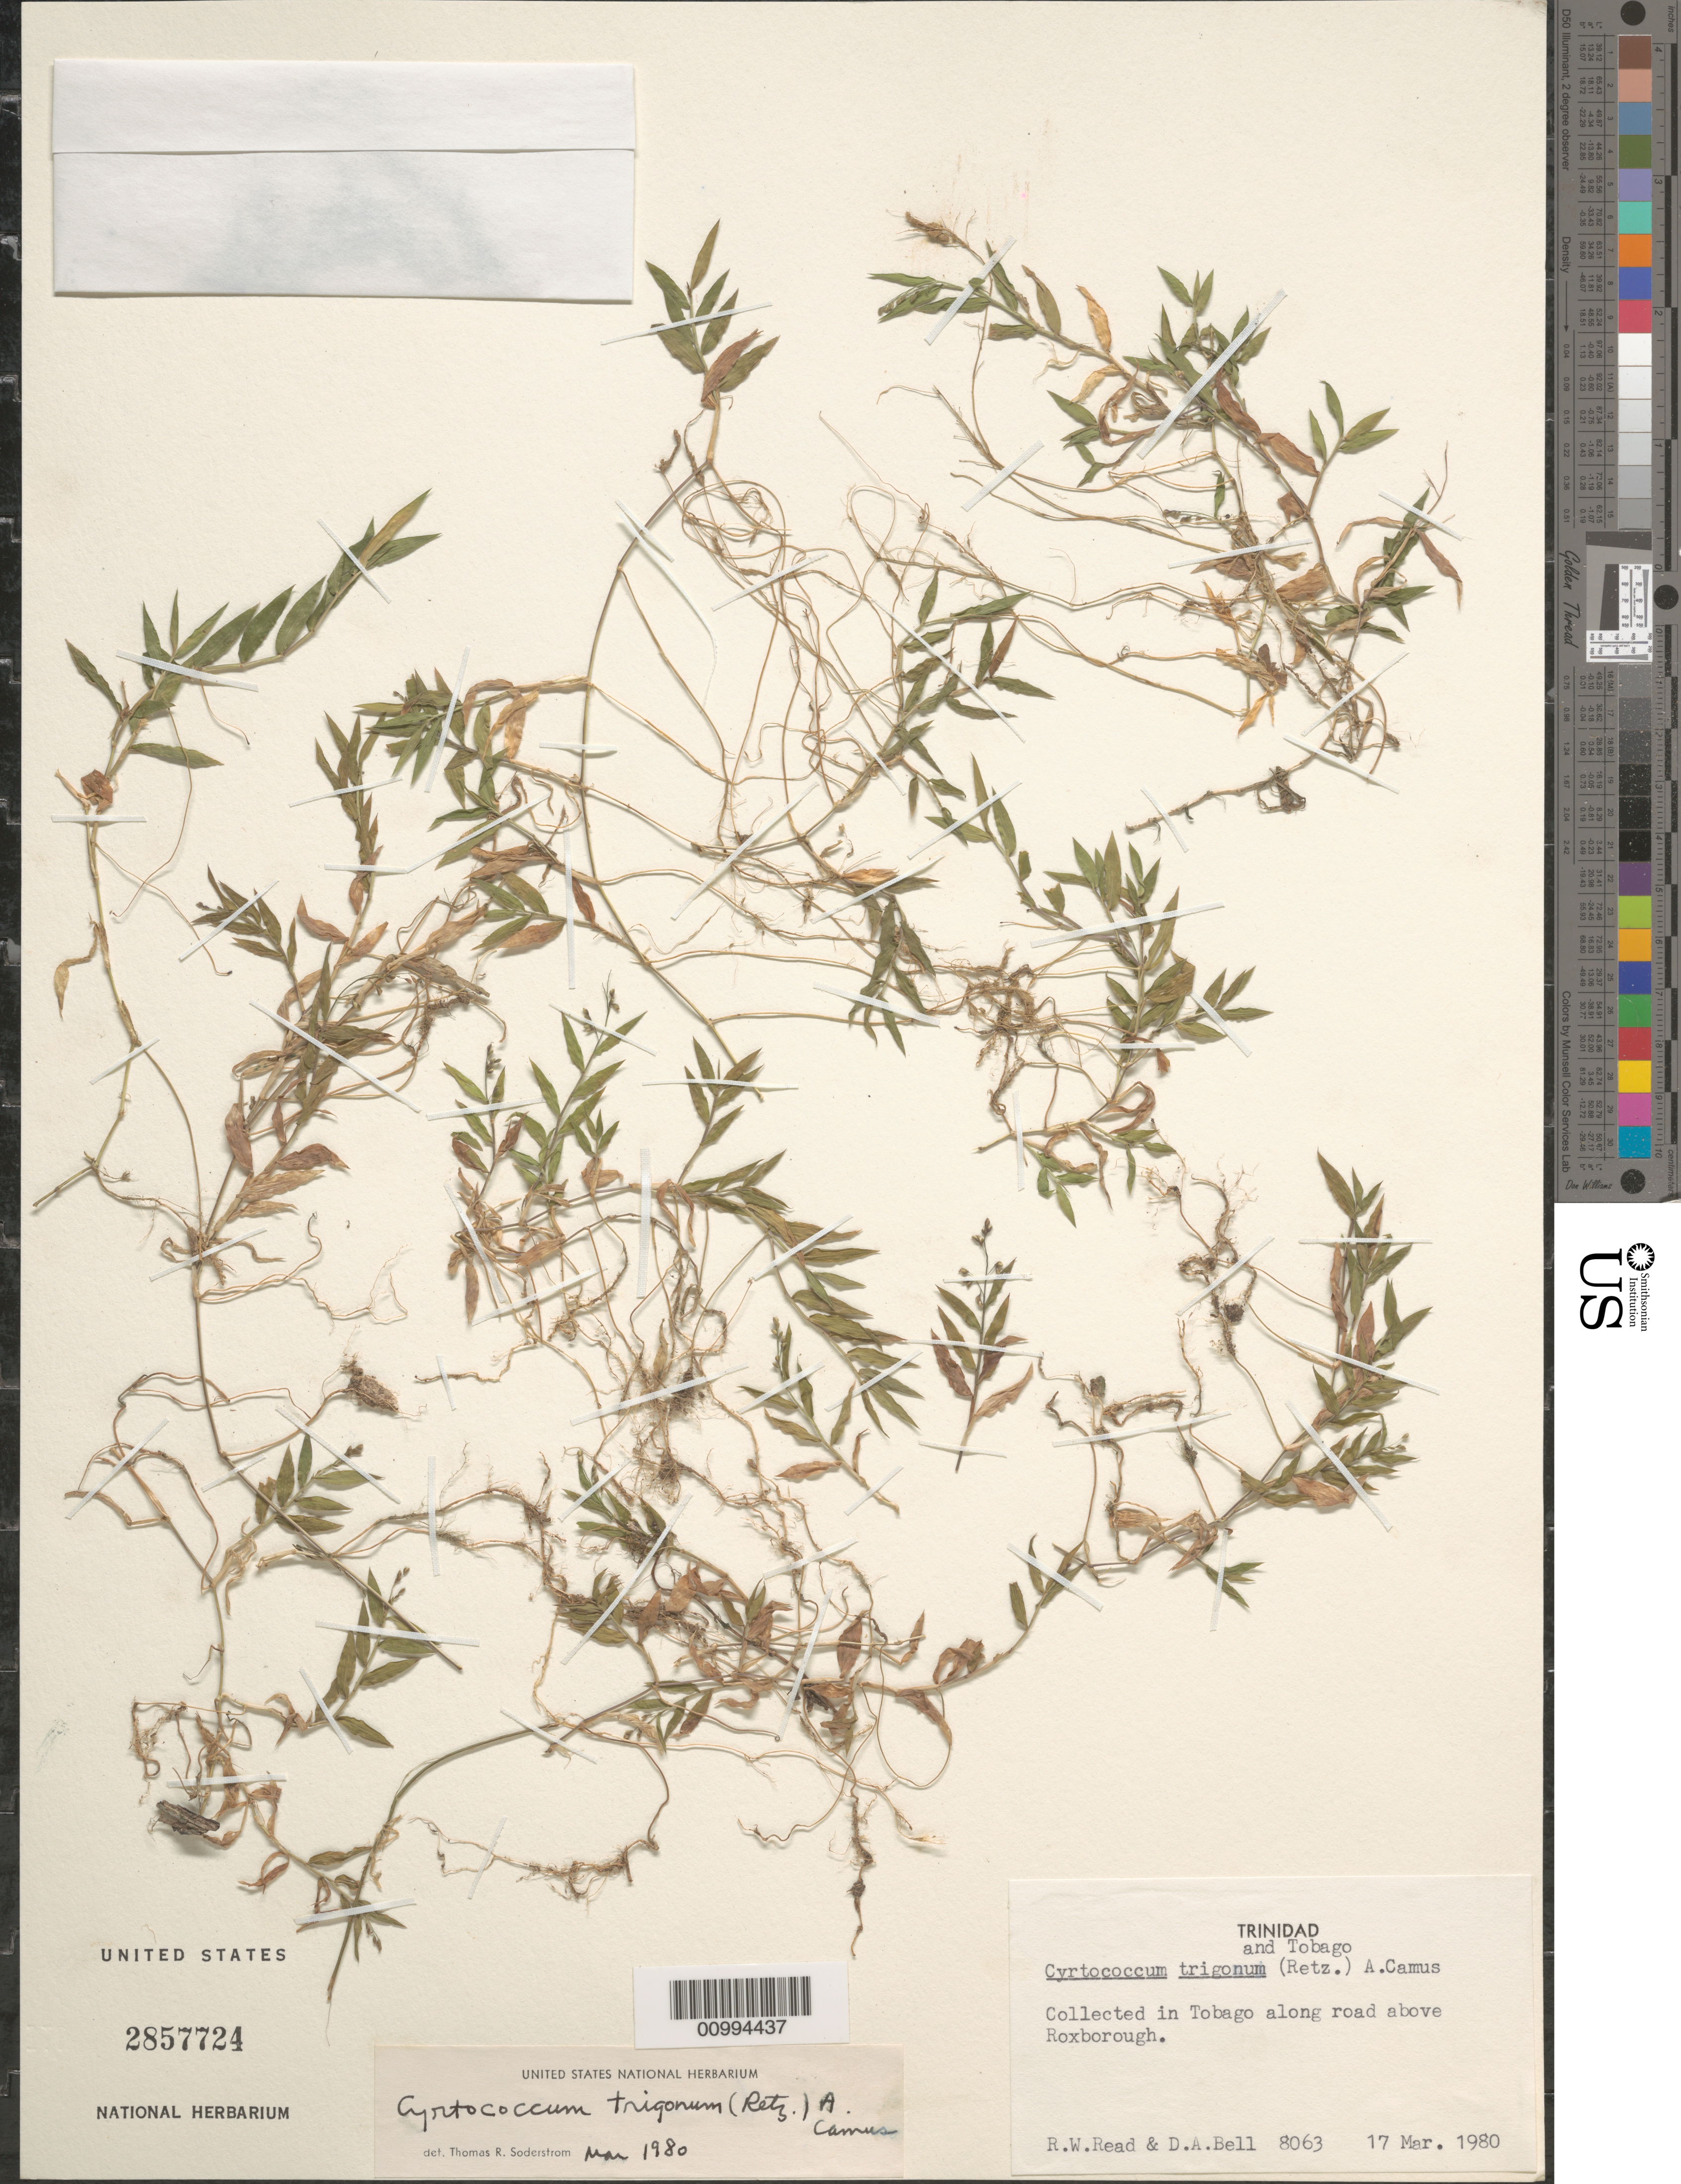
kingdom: Plantae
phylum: Tracheophyta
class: Liliopsida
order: Poales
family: Poaceae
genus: Cyrtococcum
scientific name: Cyrtococcum trigonum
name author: (Retz.) A. Camus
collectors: R. W. Read & D. A. Bell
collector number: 8063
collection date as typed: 17 Mar 1980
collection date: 1980-03-17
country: Trinidad and Tobago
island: Tobago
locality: near Roxborough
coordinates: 0 N, 0 E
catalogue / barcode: US 2857724